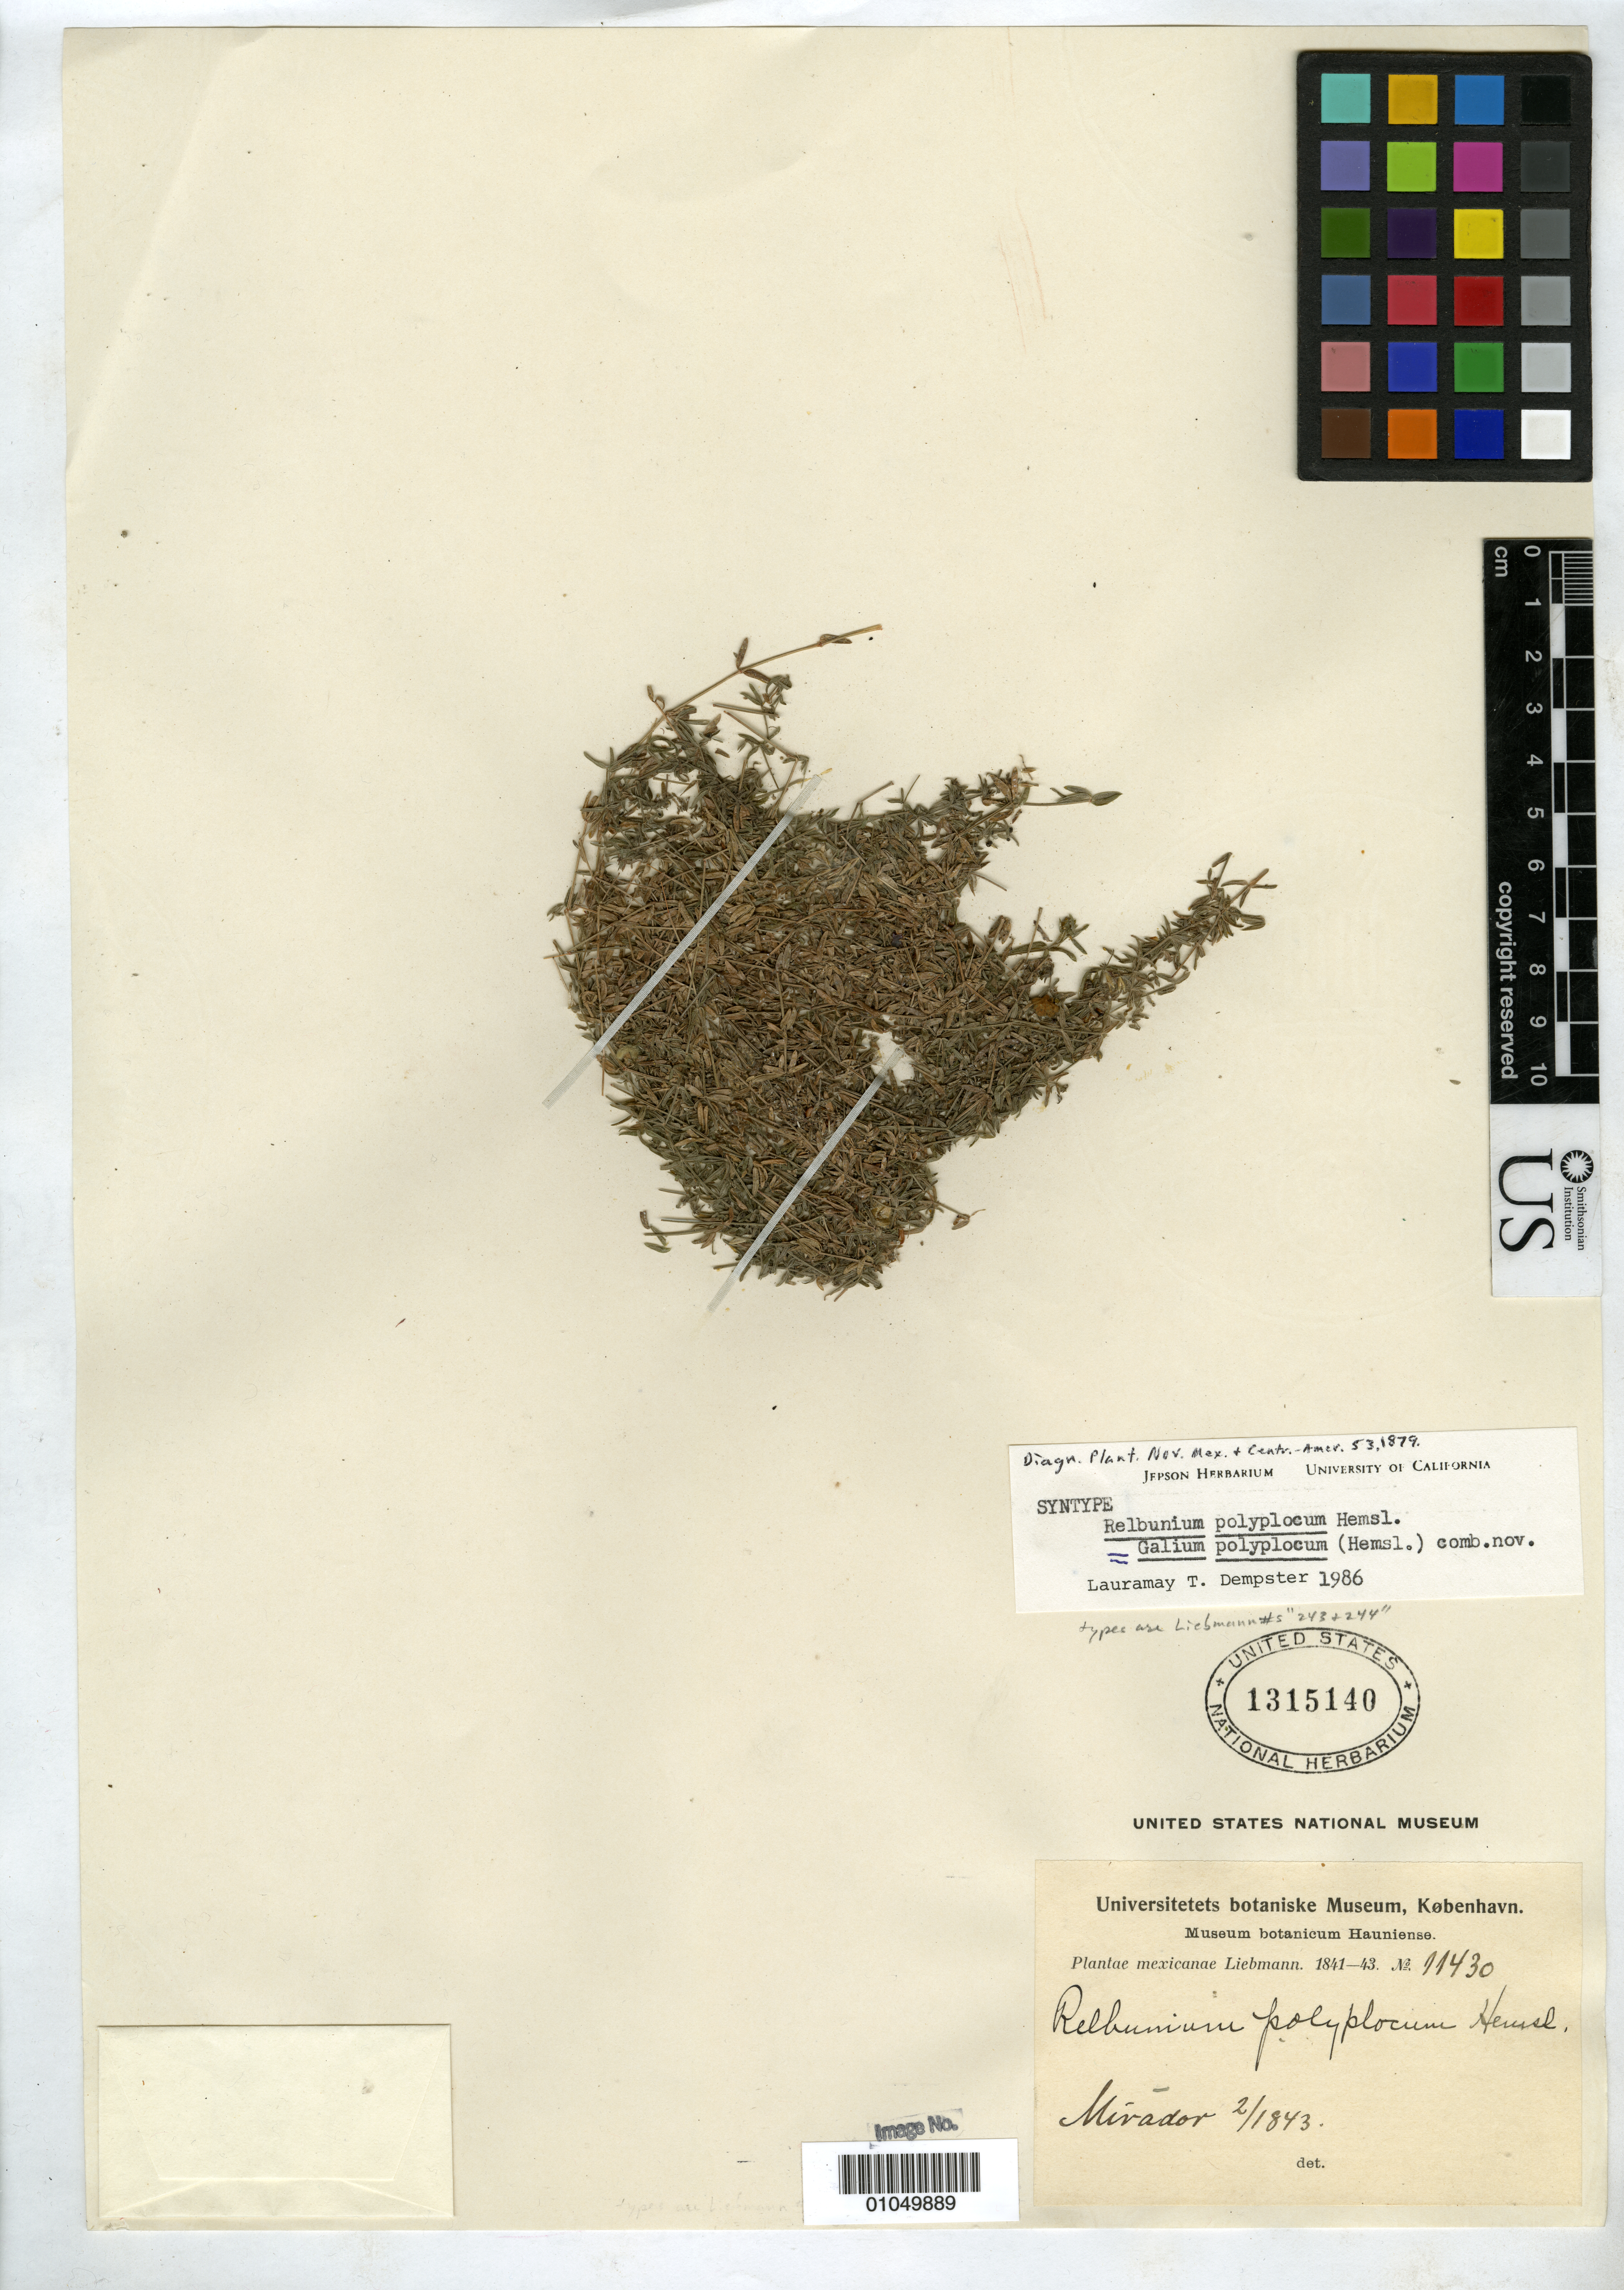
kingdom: Plantae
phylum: Tracheophyta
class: Magnoliopsida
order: Gentianales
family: Rubiaceae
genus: Relbunium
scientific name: Relbunium polyplocum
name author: Hemsl.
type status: Possible Syntype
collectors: F. M. Liebmann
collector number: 11430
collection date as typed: Feb 1843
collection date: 1843-02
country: Mexico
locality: Mirador.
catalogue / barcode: US 1315140